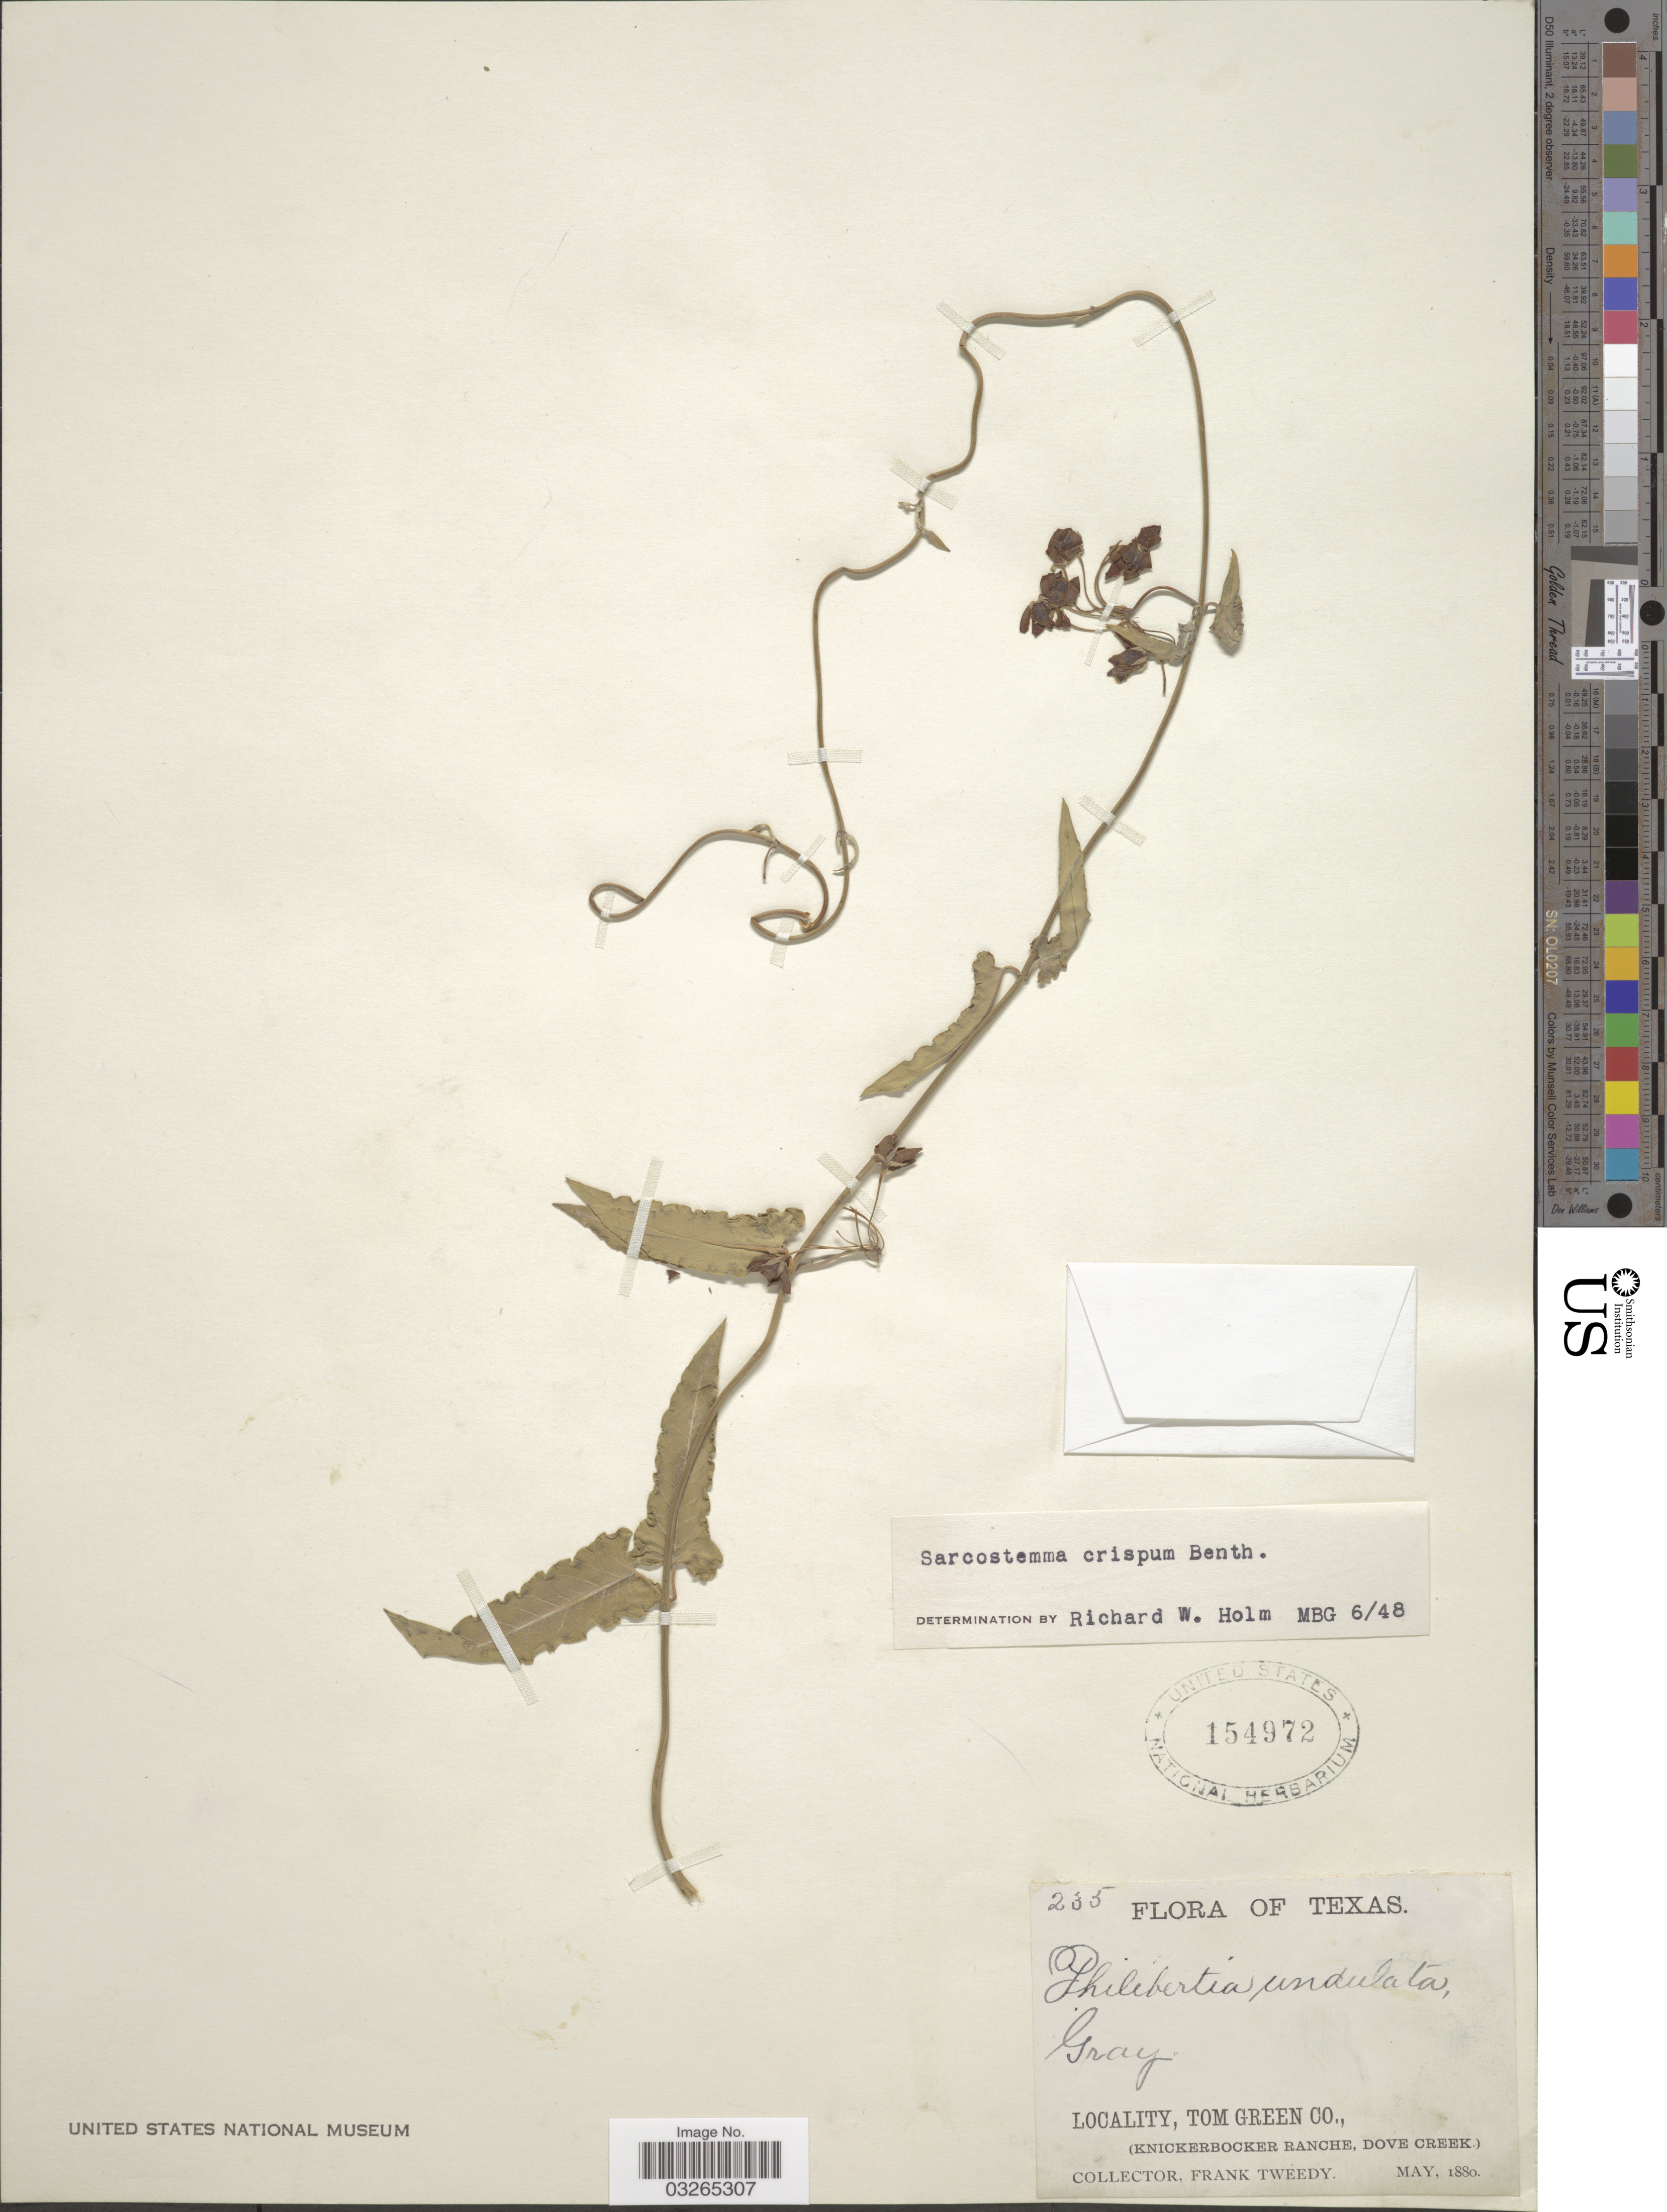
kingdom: Plantae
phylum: Tracheophyta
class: Magnoliopsida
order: Gentianales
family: Apocynaceae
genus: Sarcostemma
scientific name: Sarcostemma crispum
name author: Benth.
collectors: F. Tweedy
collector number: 235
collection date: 1880-05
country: United States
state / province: Texas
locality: Tom Green Co., (Knickerbocker Ranche, Dove Creek).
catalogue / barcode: US 154972